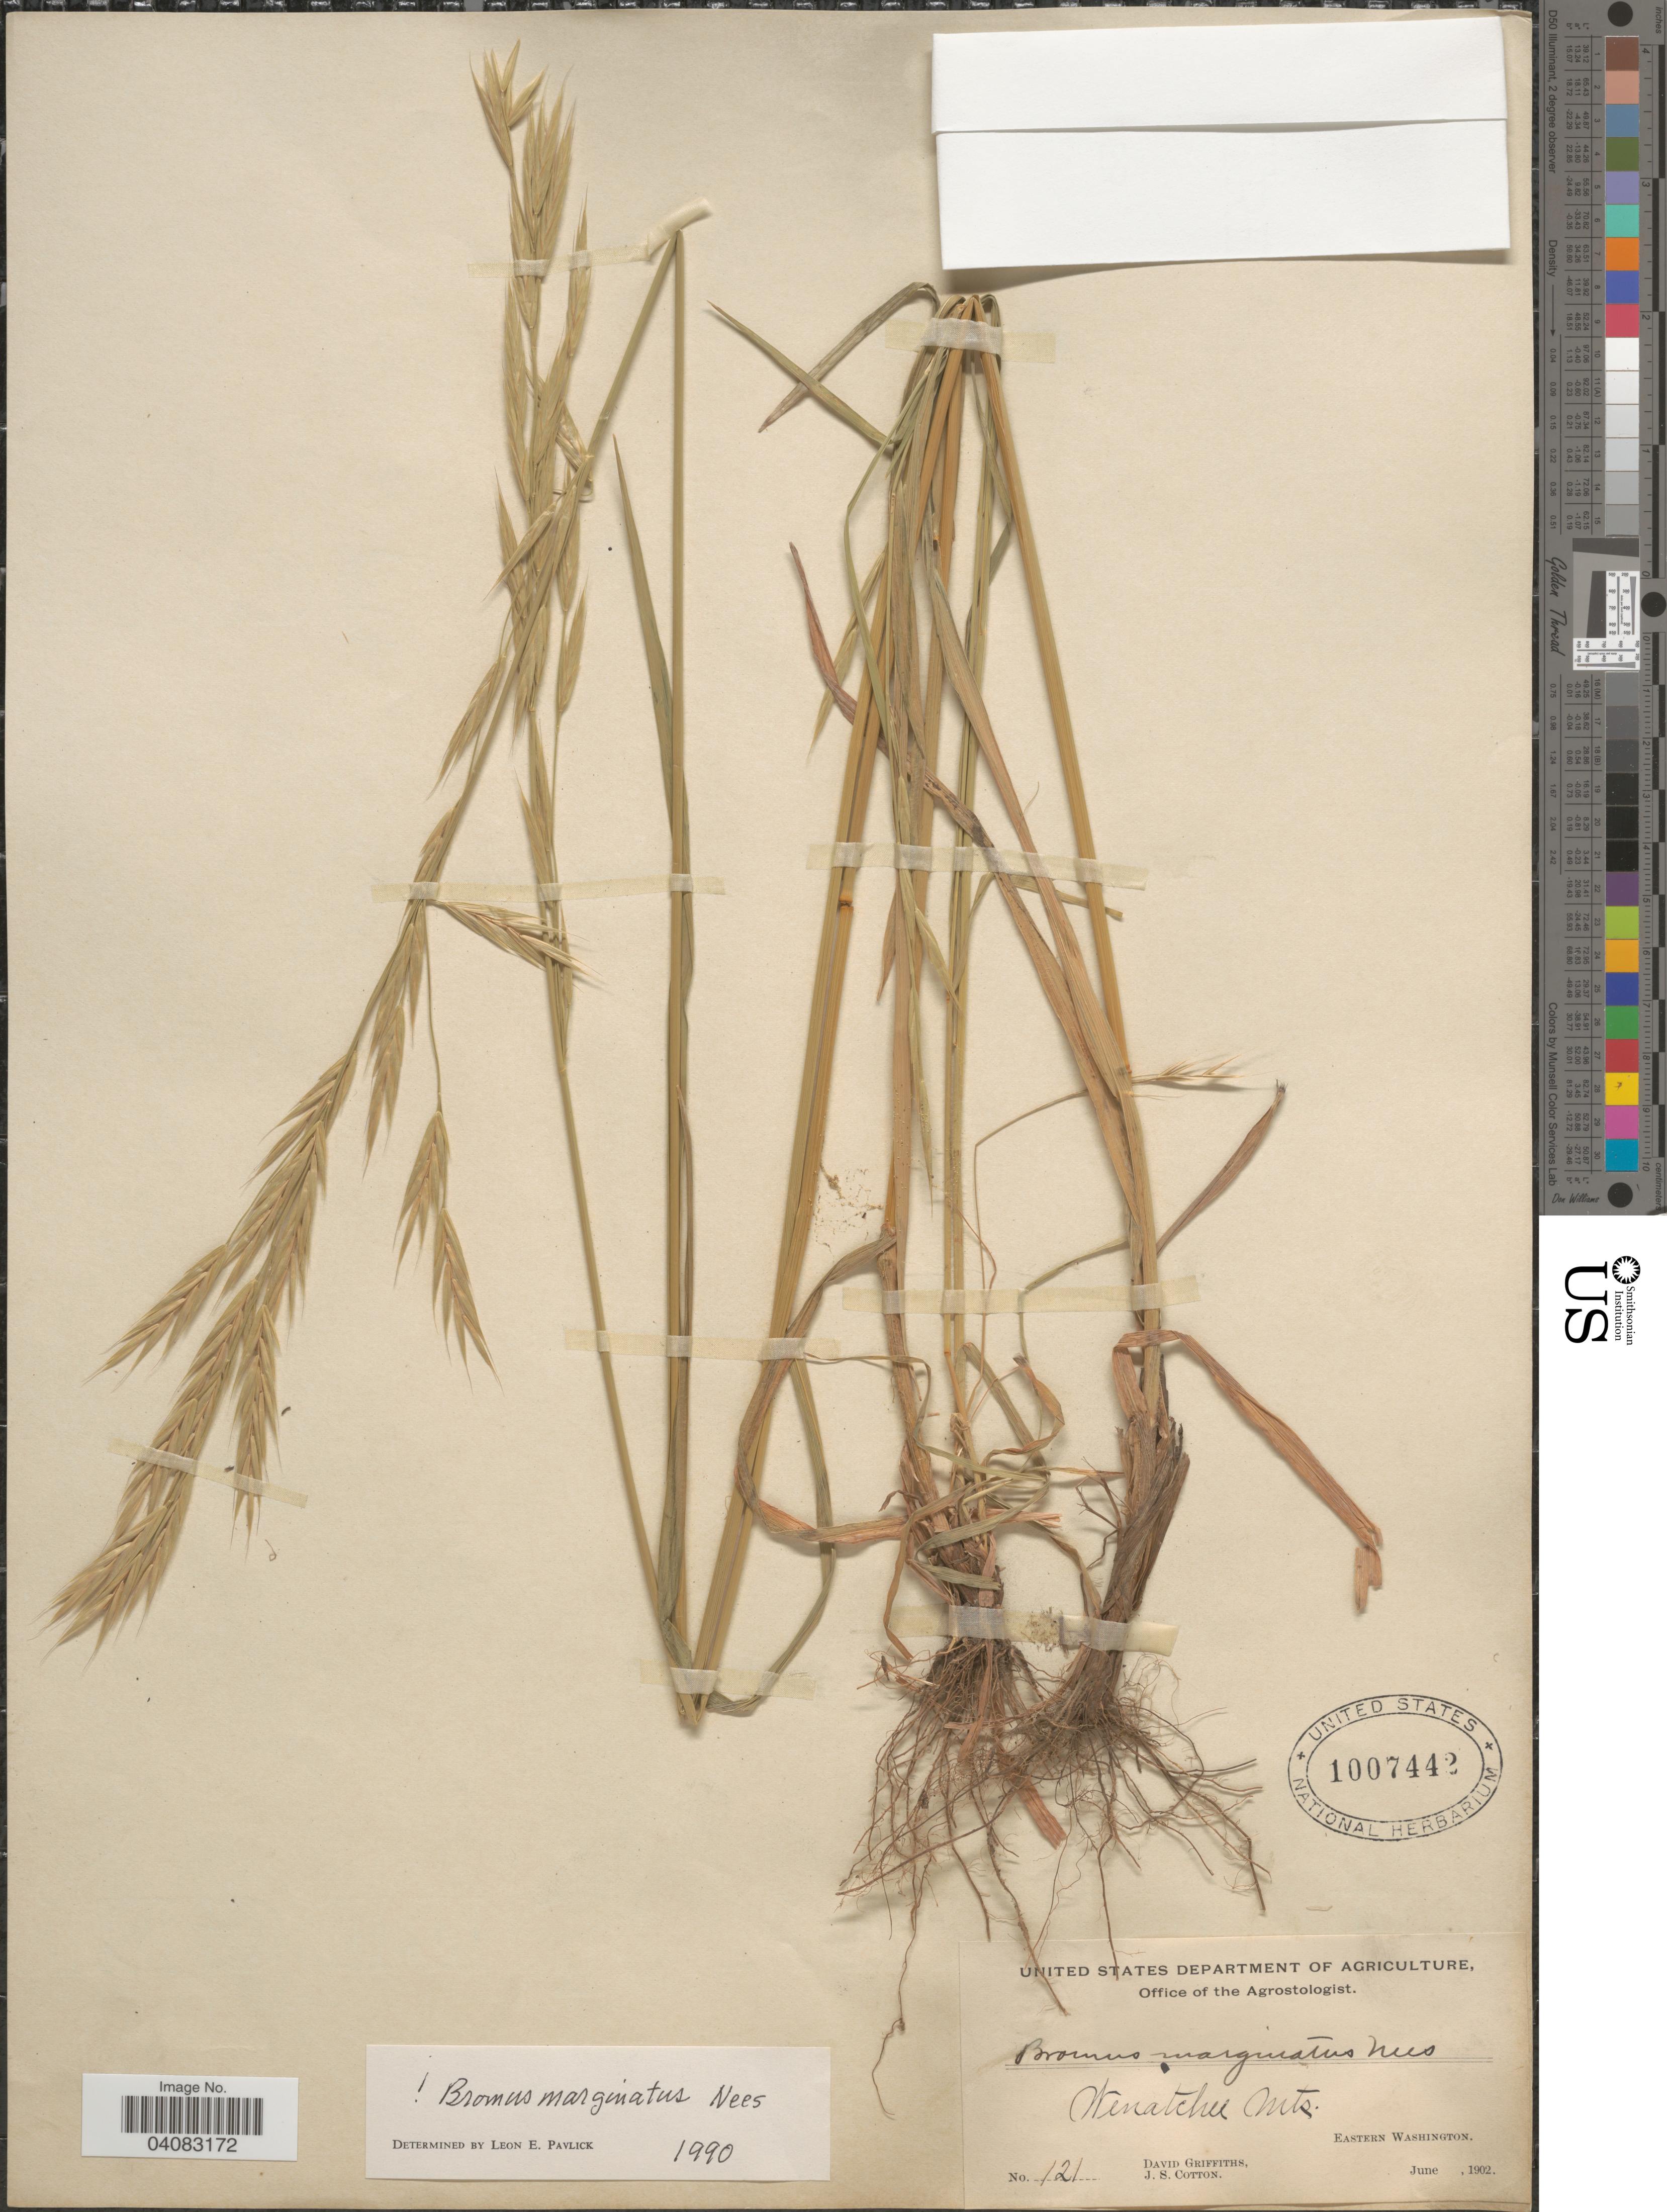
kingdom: Plantae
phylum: Tracheophyta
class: Liliopsida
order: Poales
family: Poaceae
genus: Bromus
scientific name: Bromus marginatus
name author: Nees ex Steud.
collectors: D. Griffiths & J. S. Cotton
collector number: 121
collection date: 1902-06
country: United States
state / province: Washington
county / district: Chelan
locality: Wenatchee Mts. Eastern Washington.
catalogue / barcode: US 1007442